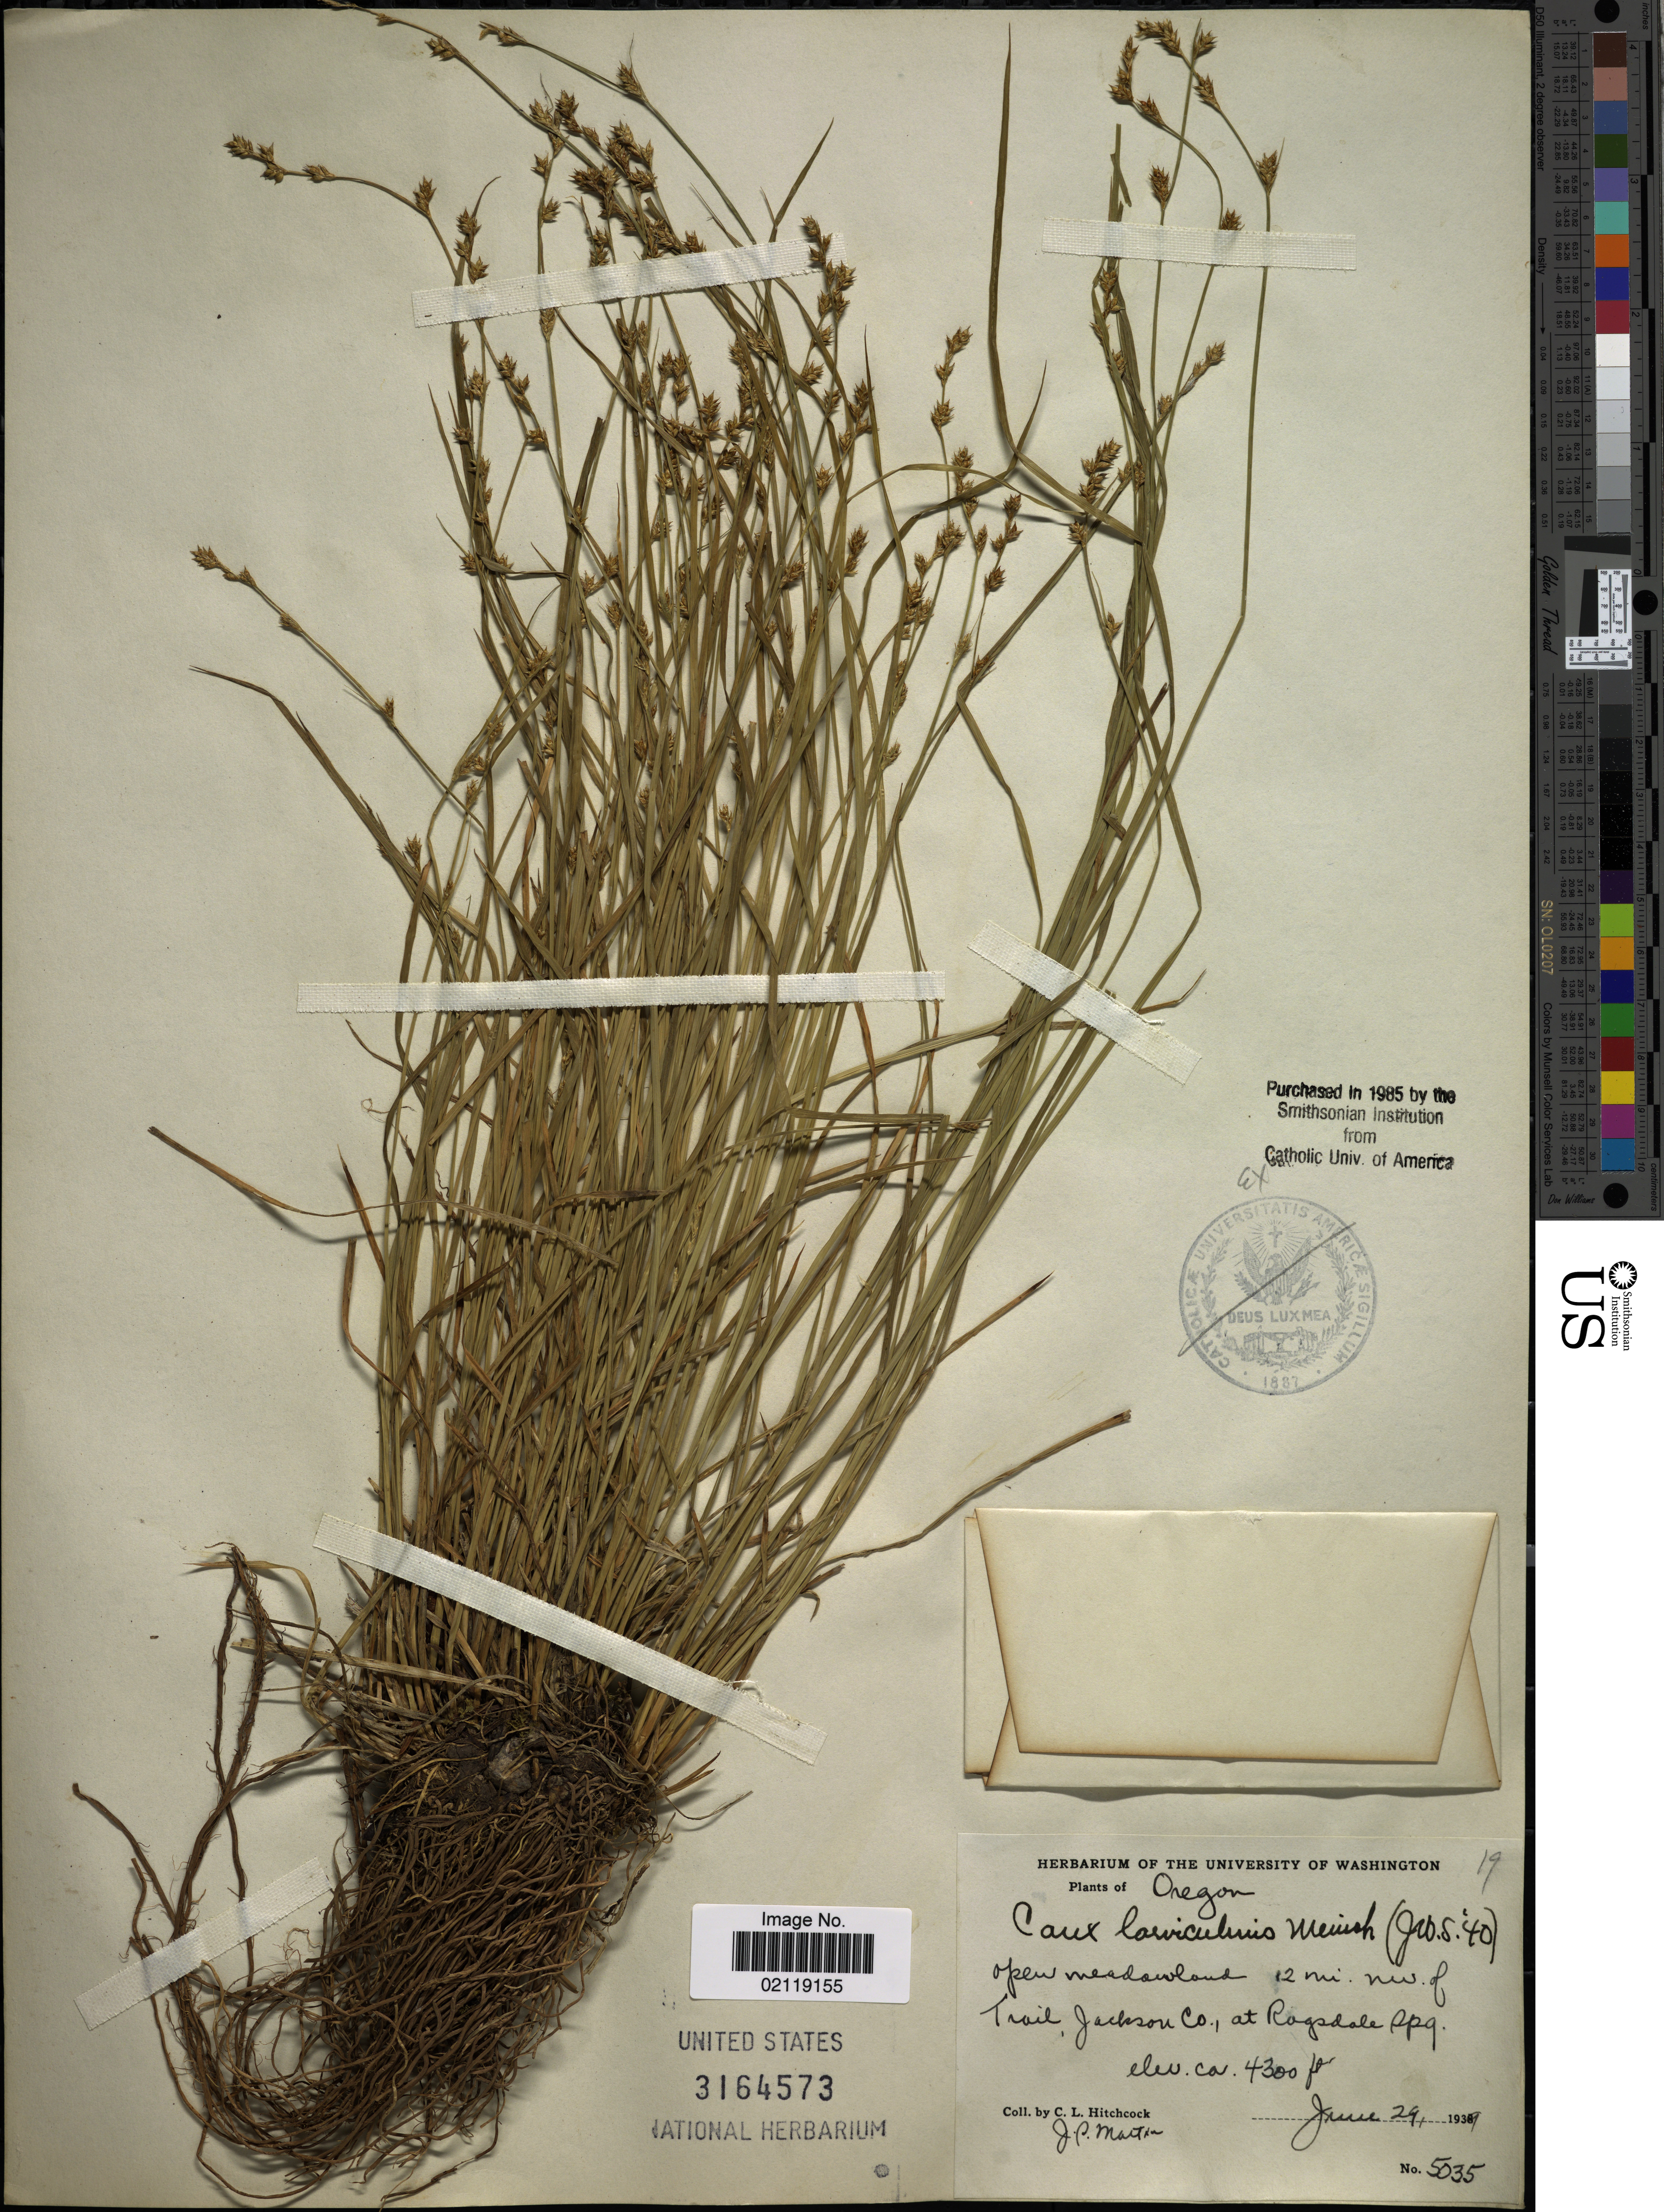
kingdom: Plantae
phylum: Tracheophyta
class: Liliopsida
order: Poales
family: Cyperaceae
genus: Carex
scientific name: Carex laeviculmis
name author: Meinsh.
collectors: C. L. Hitchcock & J. P. Martin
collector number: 5035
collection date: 1939-06-29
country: United States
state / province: Oregon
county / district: Jackson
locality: Open meadowland. 12 mi. nw . of Trail, Jackson Co., at Ragsdale Spg.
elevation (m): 1311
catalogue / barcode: US 3164573